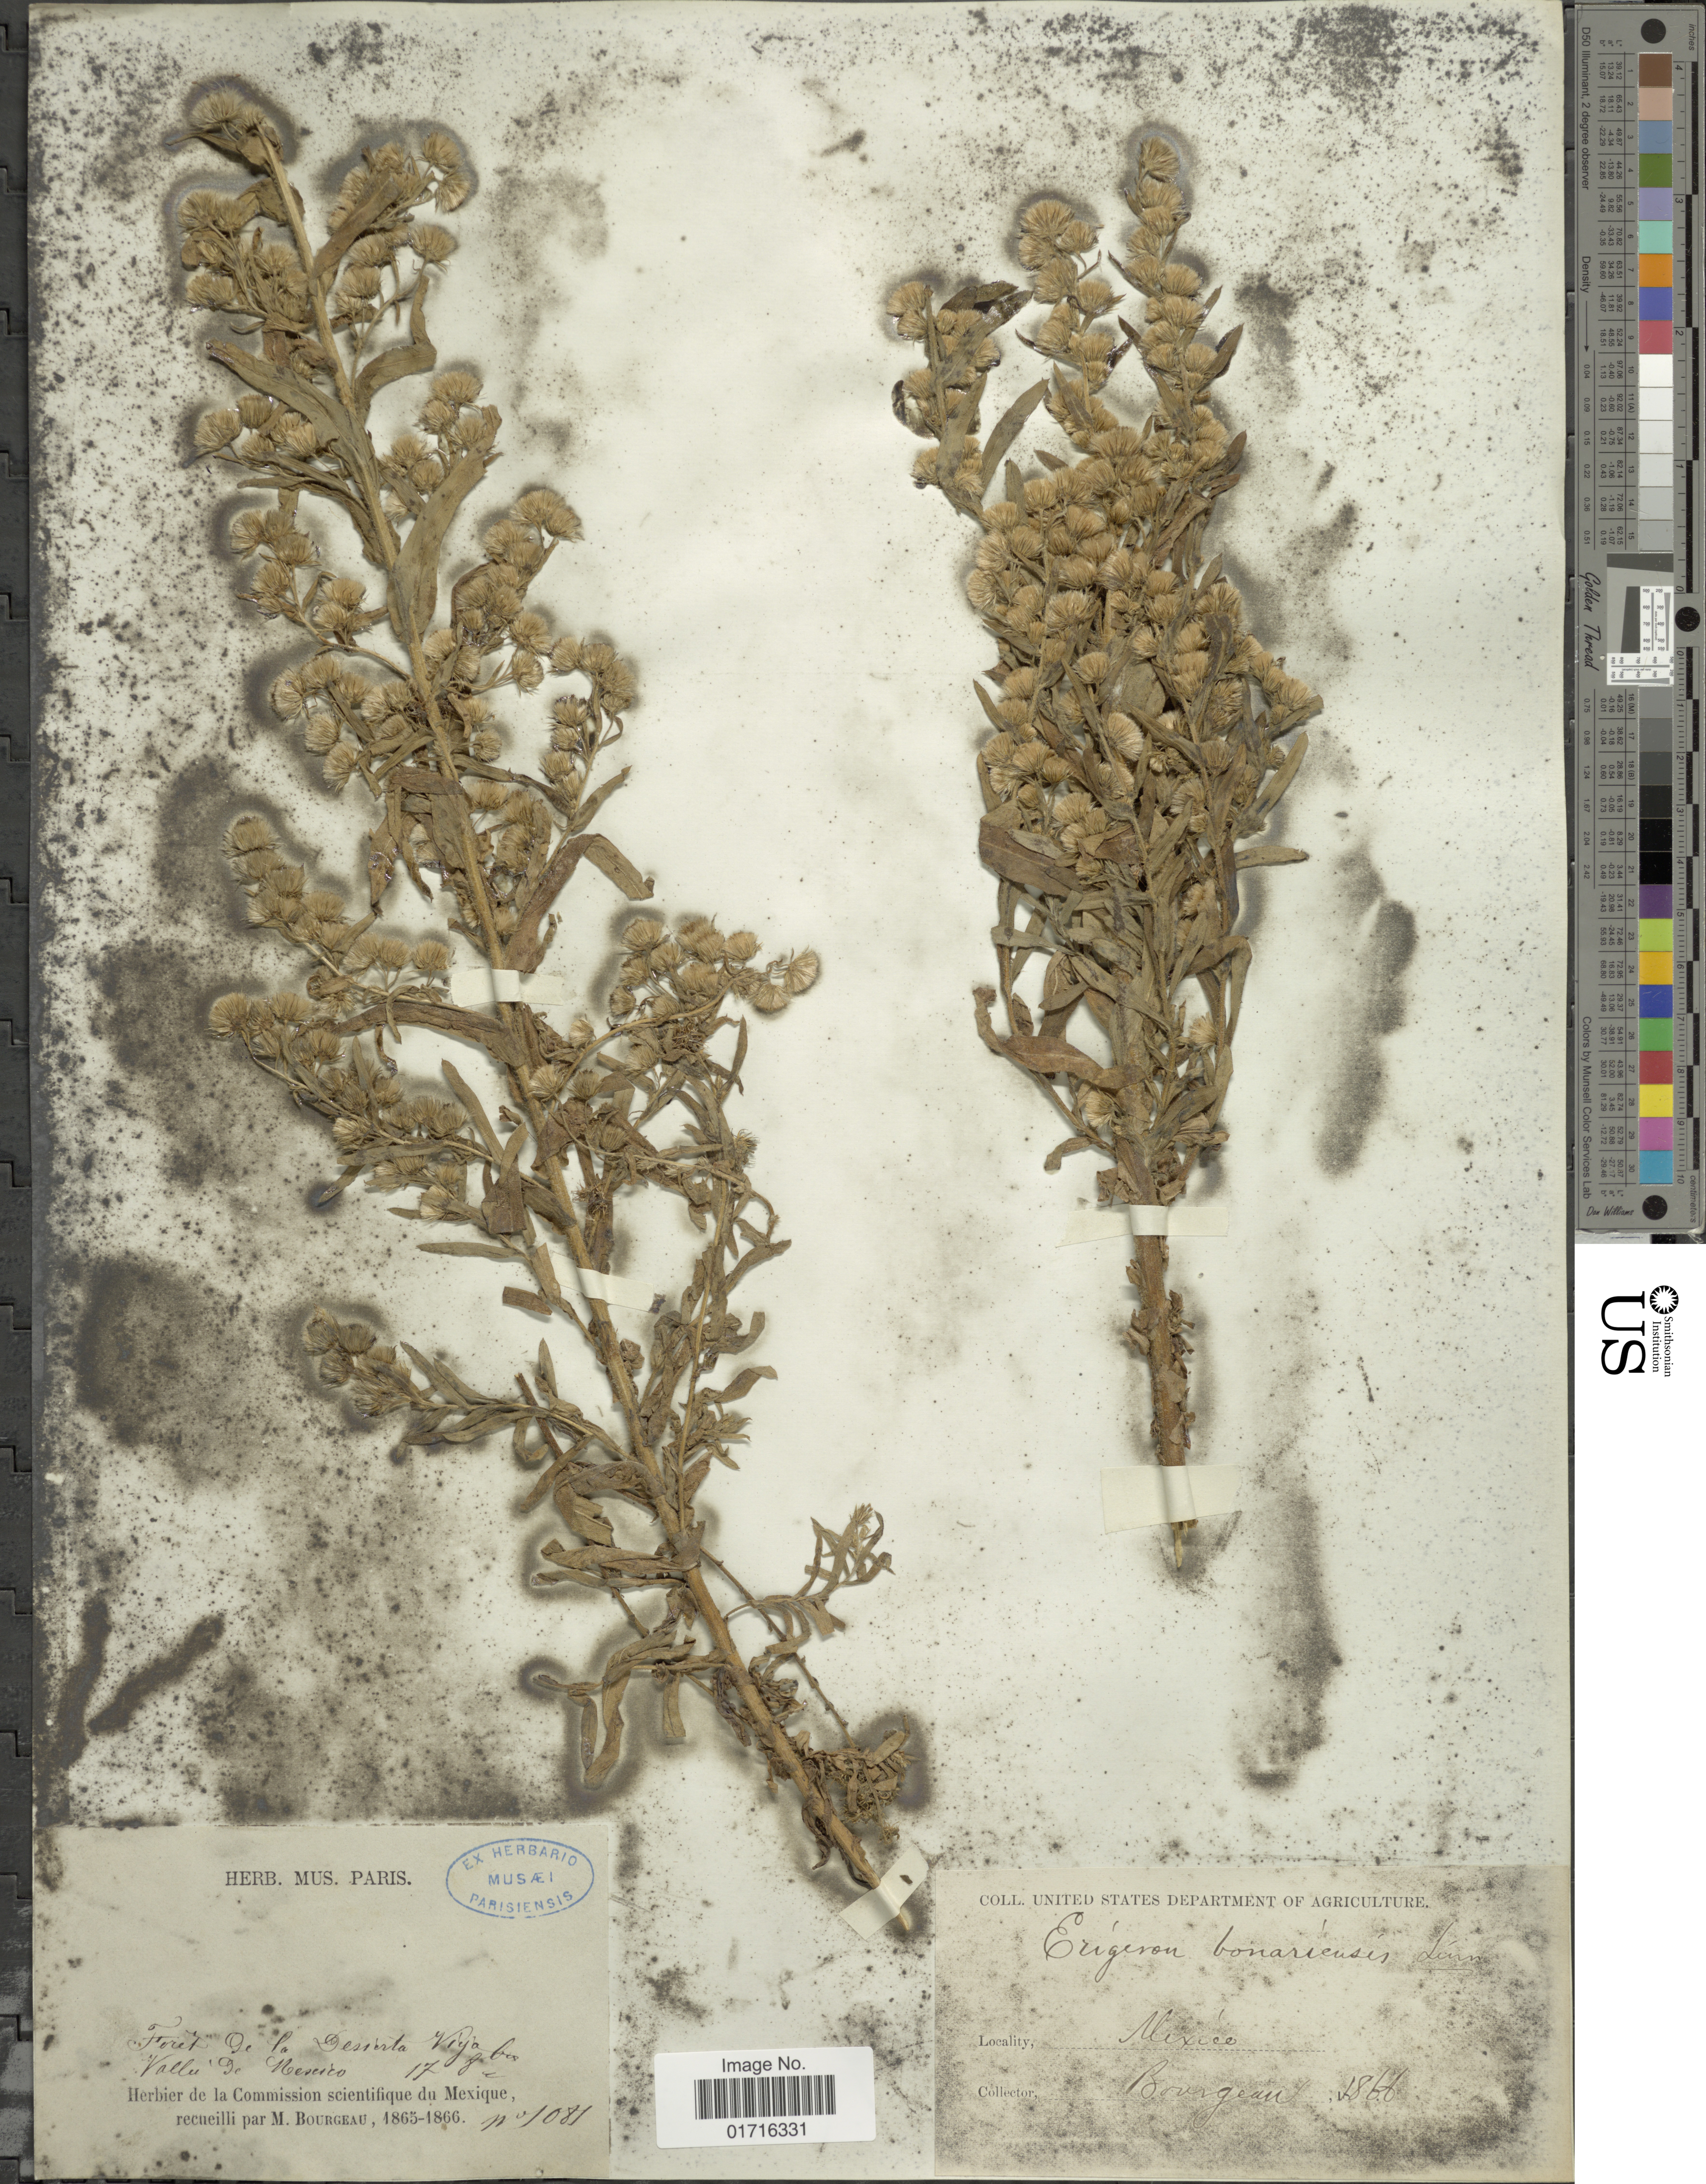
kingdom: Plantae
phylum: Tracheophyta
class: Magnoliopsida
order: Asterales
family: Asteraceae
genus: Conyza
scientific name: Conyza bonariensis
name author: (L.) Cronq.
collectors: M. Bourgeau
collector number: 1081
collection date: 1865-10-17/1866-10-17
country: Mexico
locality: Forêt de la Desierta Vieja, Vallée de Mexico